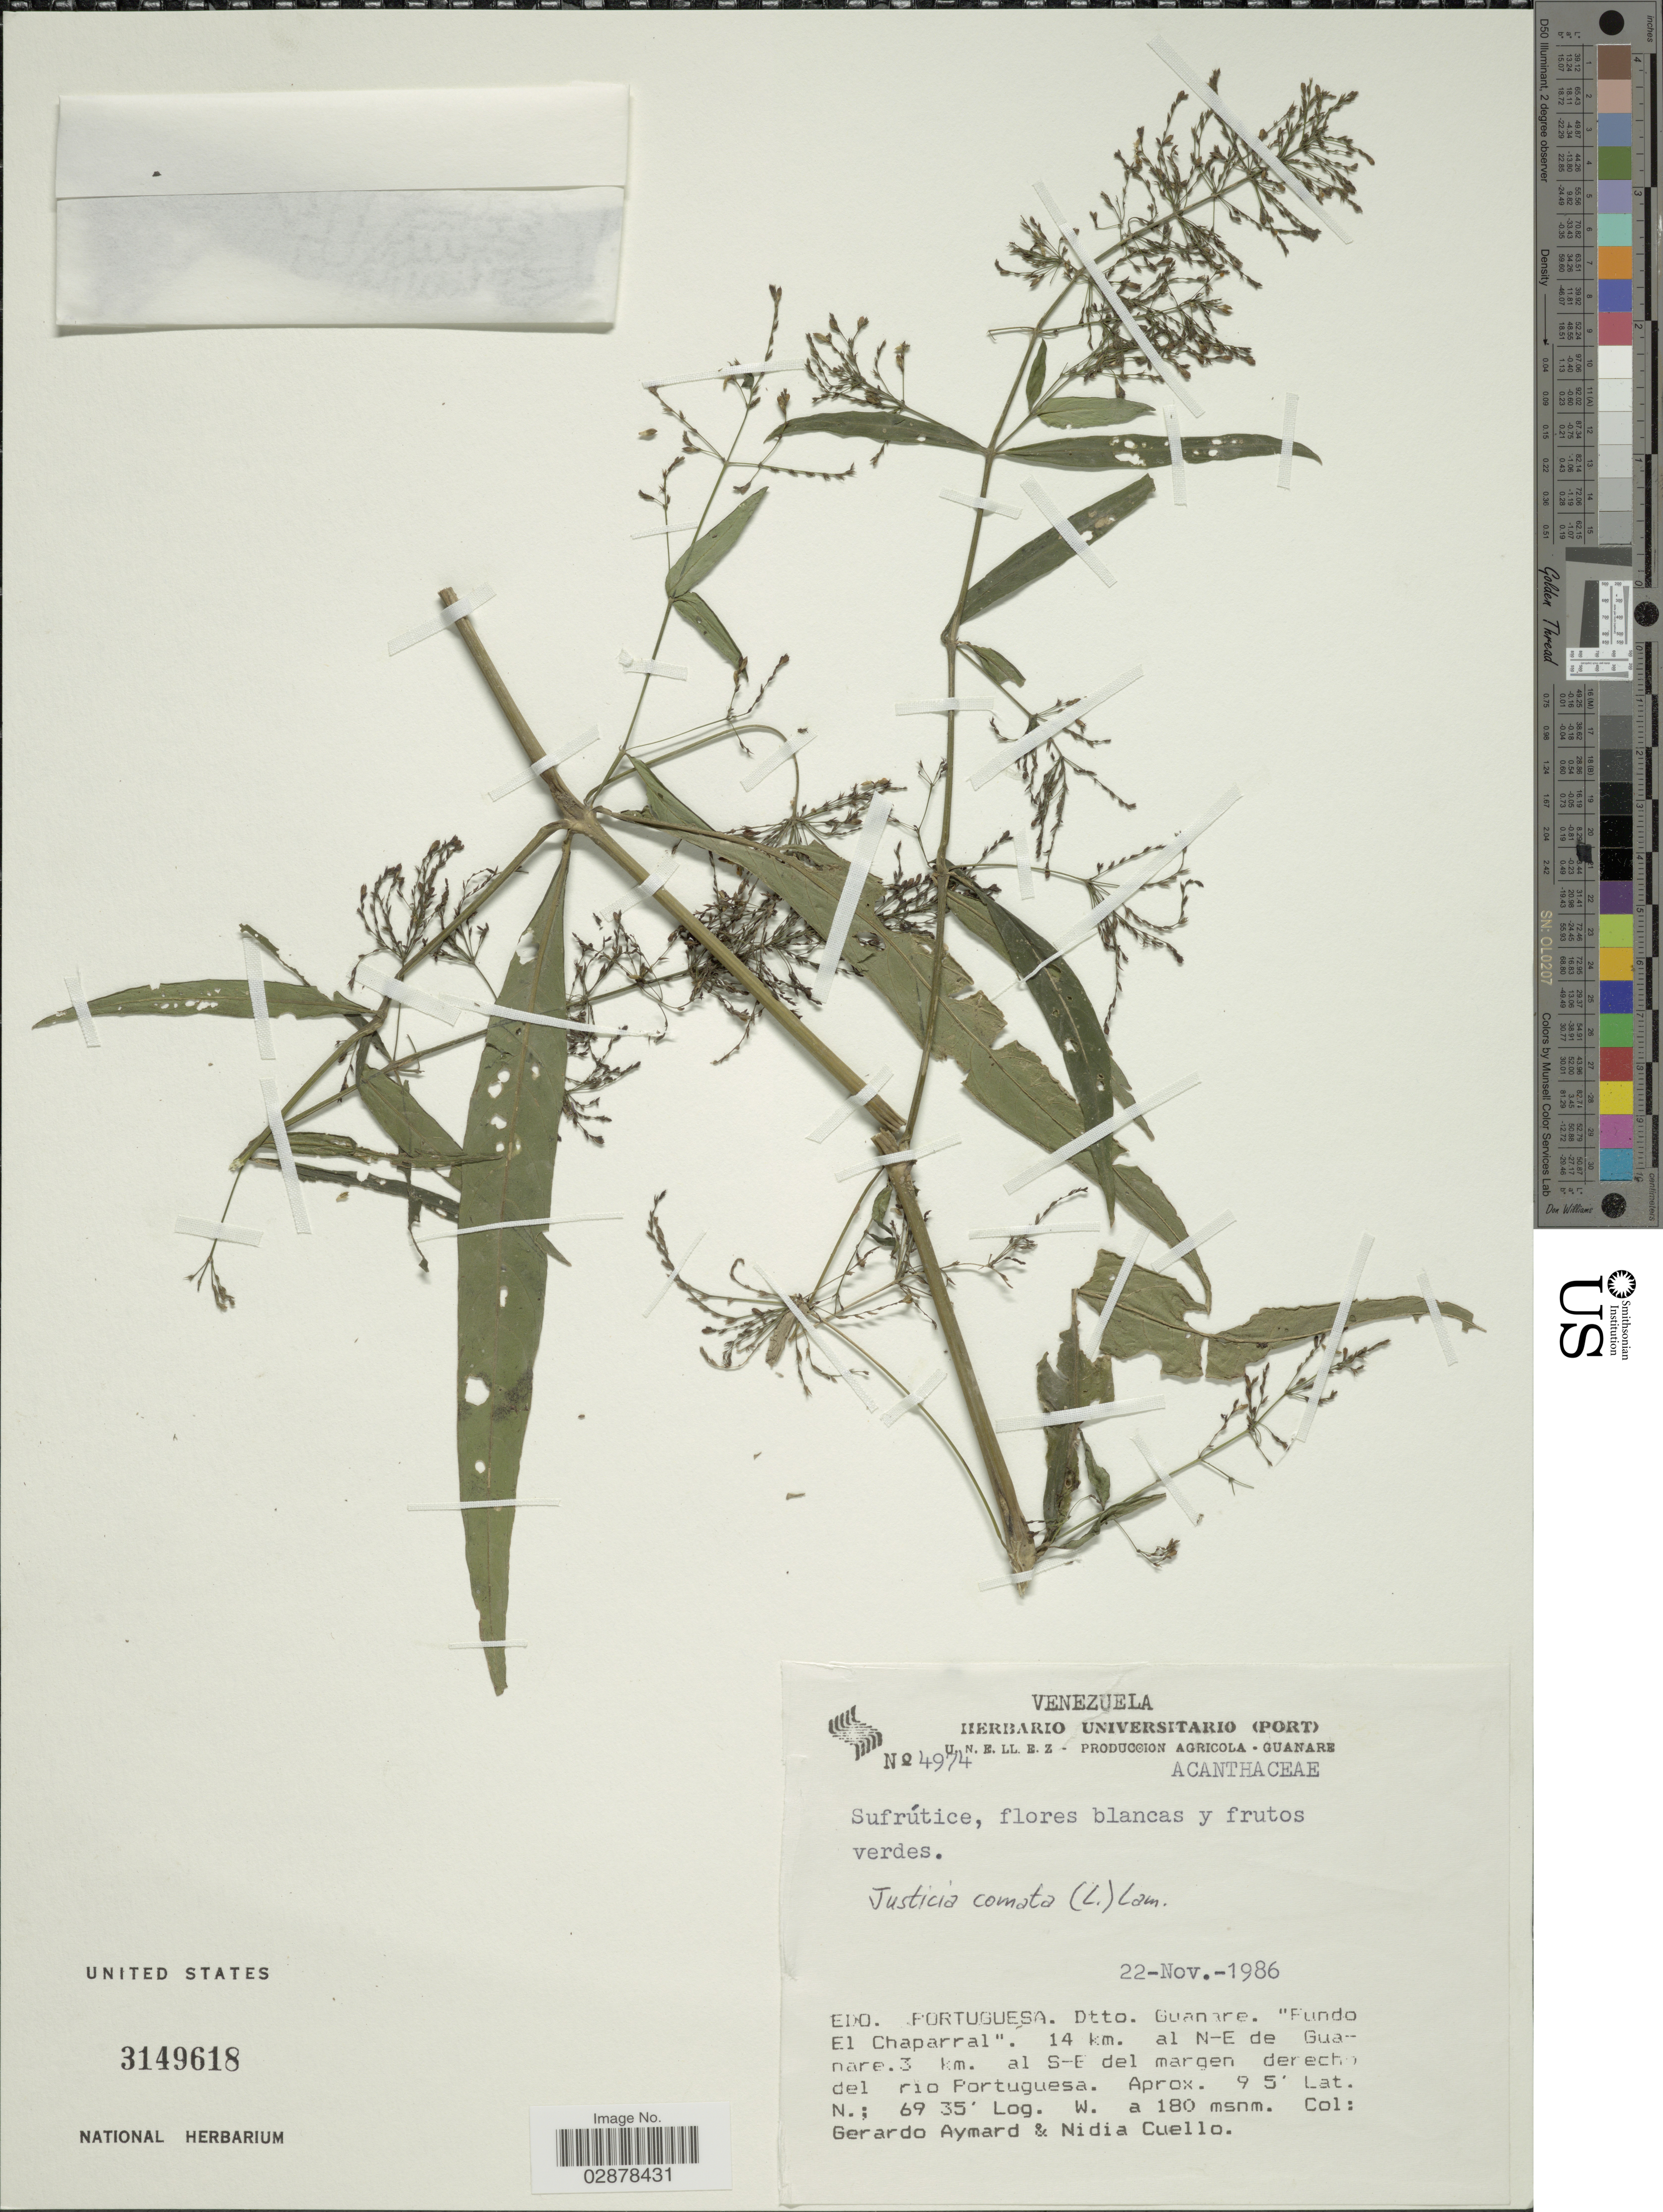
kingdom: Plantae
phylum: Tracheophyta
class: Magnoliopsida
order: Lamiales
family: Acanthaceae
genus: Justicia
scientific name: Justicia comata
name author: (L.) Lam.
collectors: G. A. Aymard & N. L. Cuello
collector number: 4974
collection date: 1986-11-22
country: Venezuela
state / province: Portuguesa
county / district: Guanare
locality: "Fundo El Chaparral", 14 km NE Guanare, 3 km SE margen derecho del rio Portuguesa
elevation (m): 180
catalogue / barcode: US 3149618